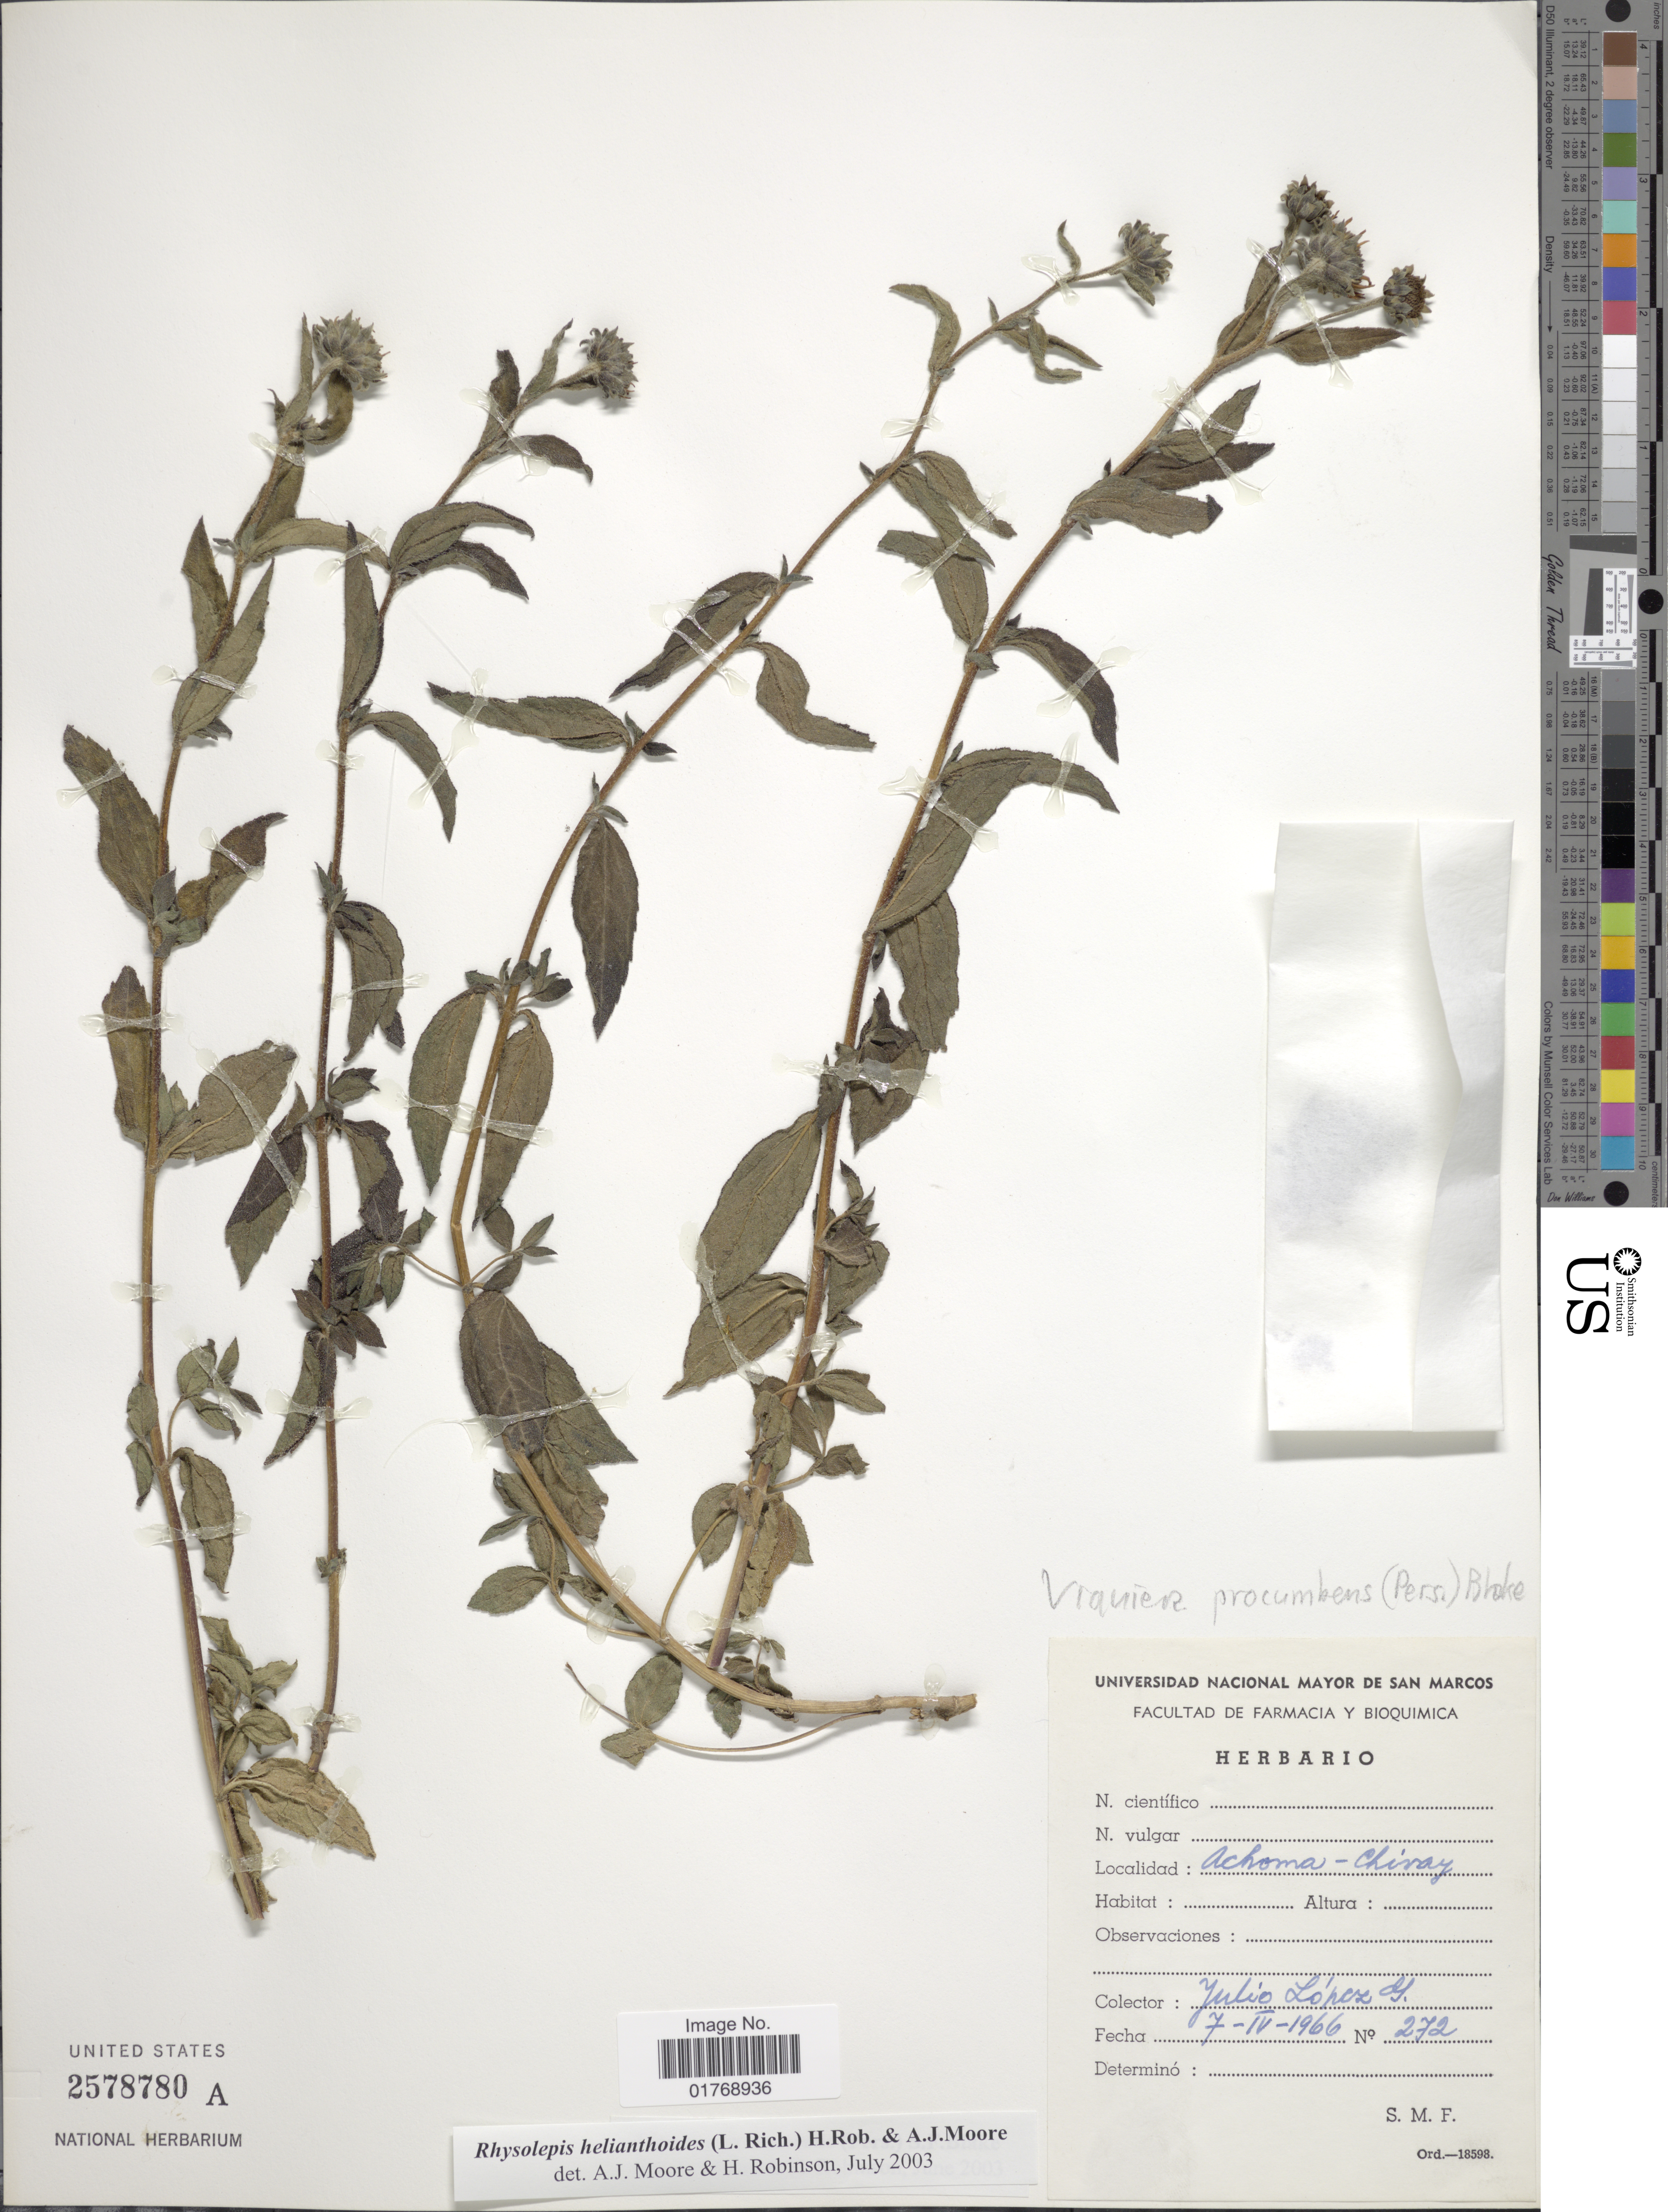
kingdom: Plantae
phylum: Tracheophyta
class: Magnoliopsida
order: Asterales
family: Asteraceae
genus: Viguiera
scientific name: Viguiera procumbens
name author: (Pers.) S.F. Blake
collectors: J. Lopez M.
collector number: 272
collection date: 1966-04-07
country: Peru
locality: Achoma - Chivay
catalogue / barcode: US 2578780A